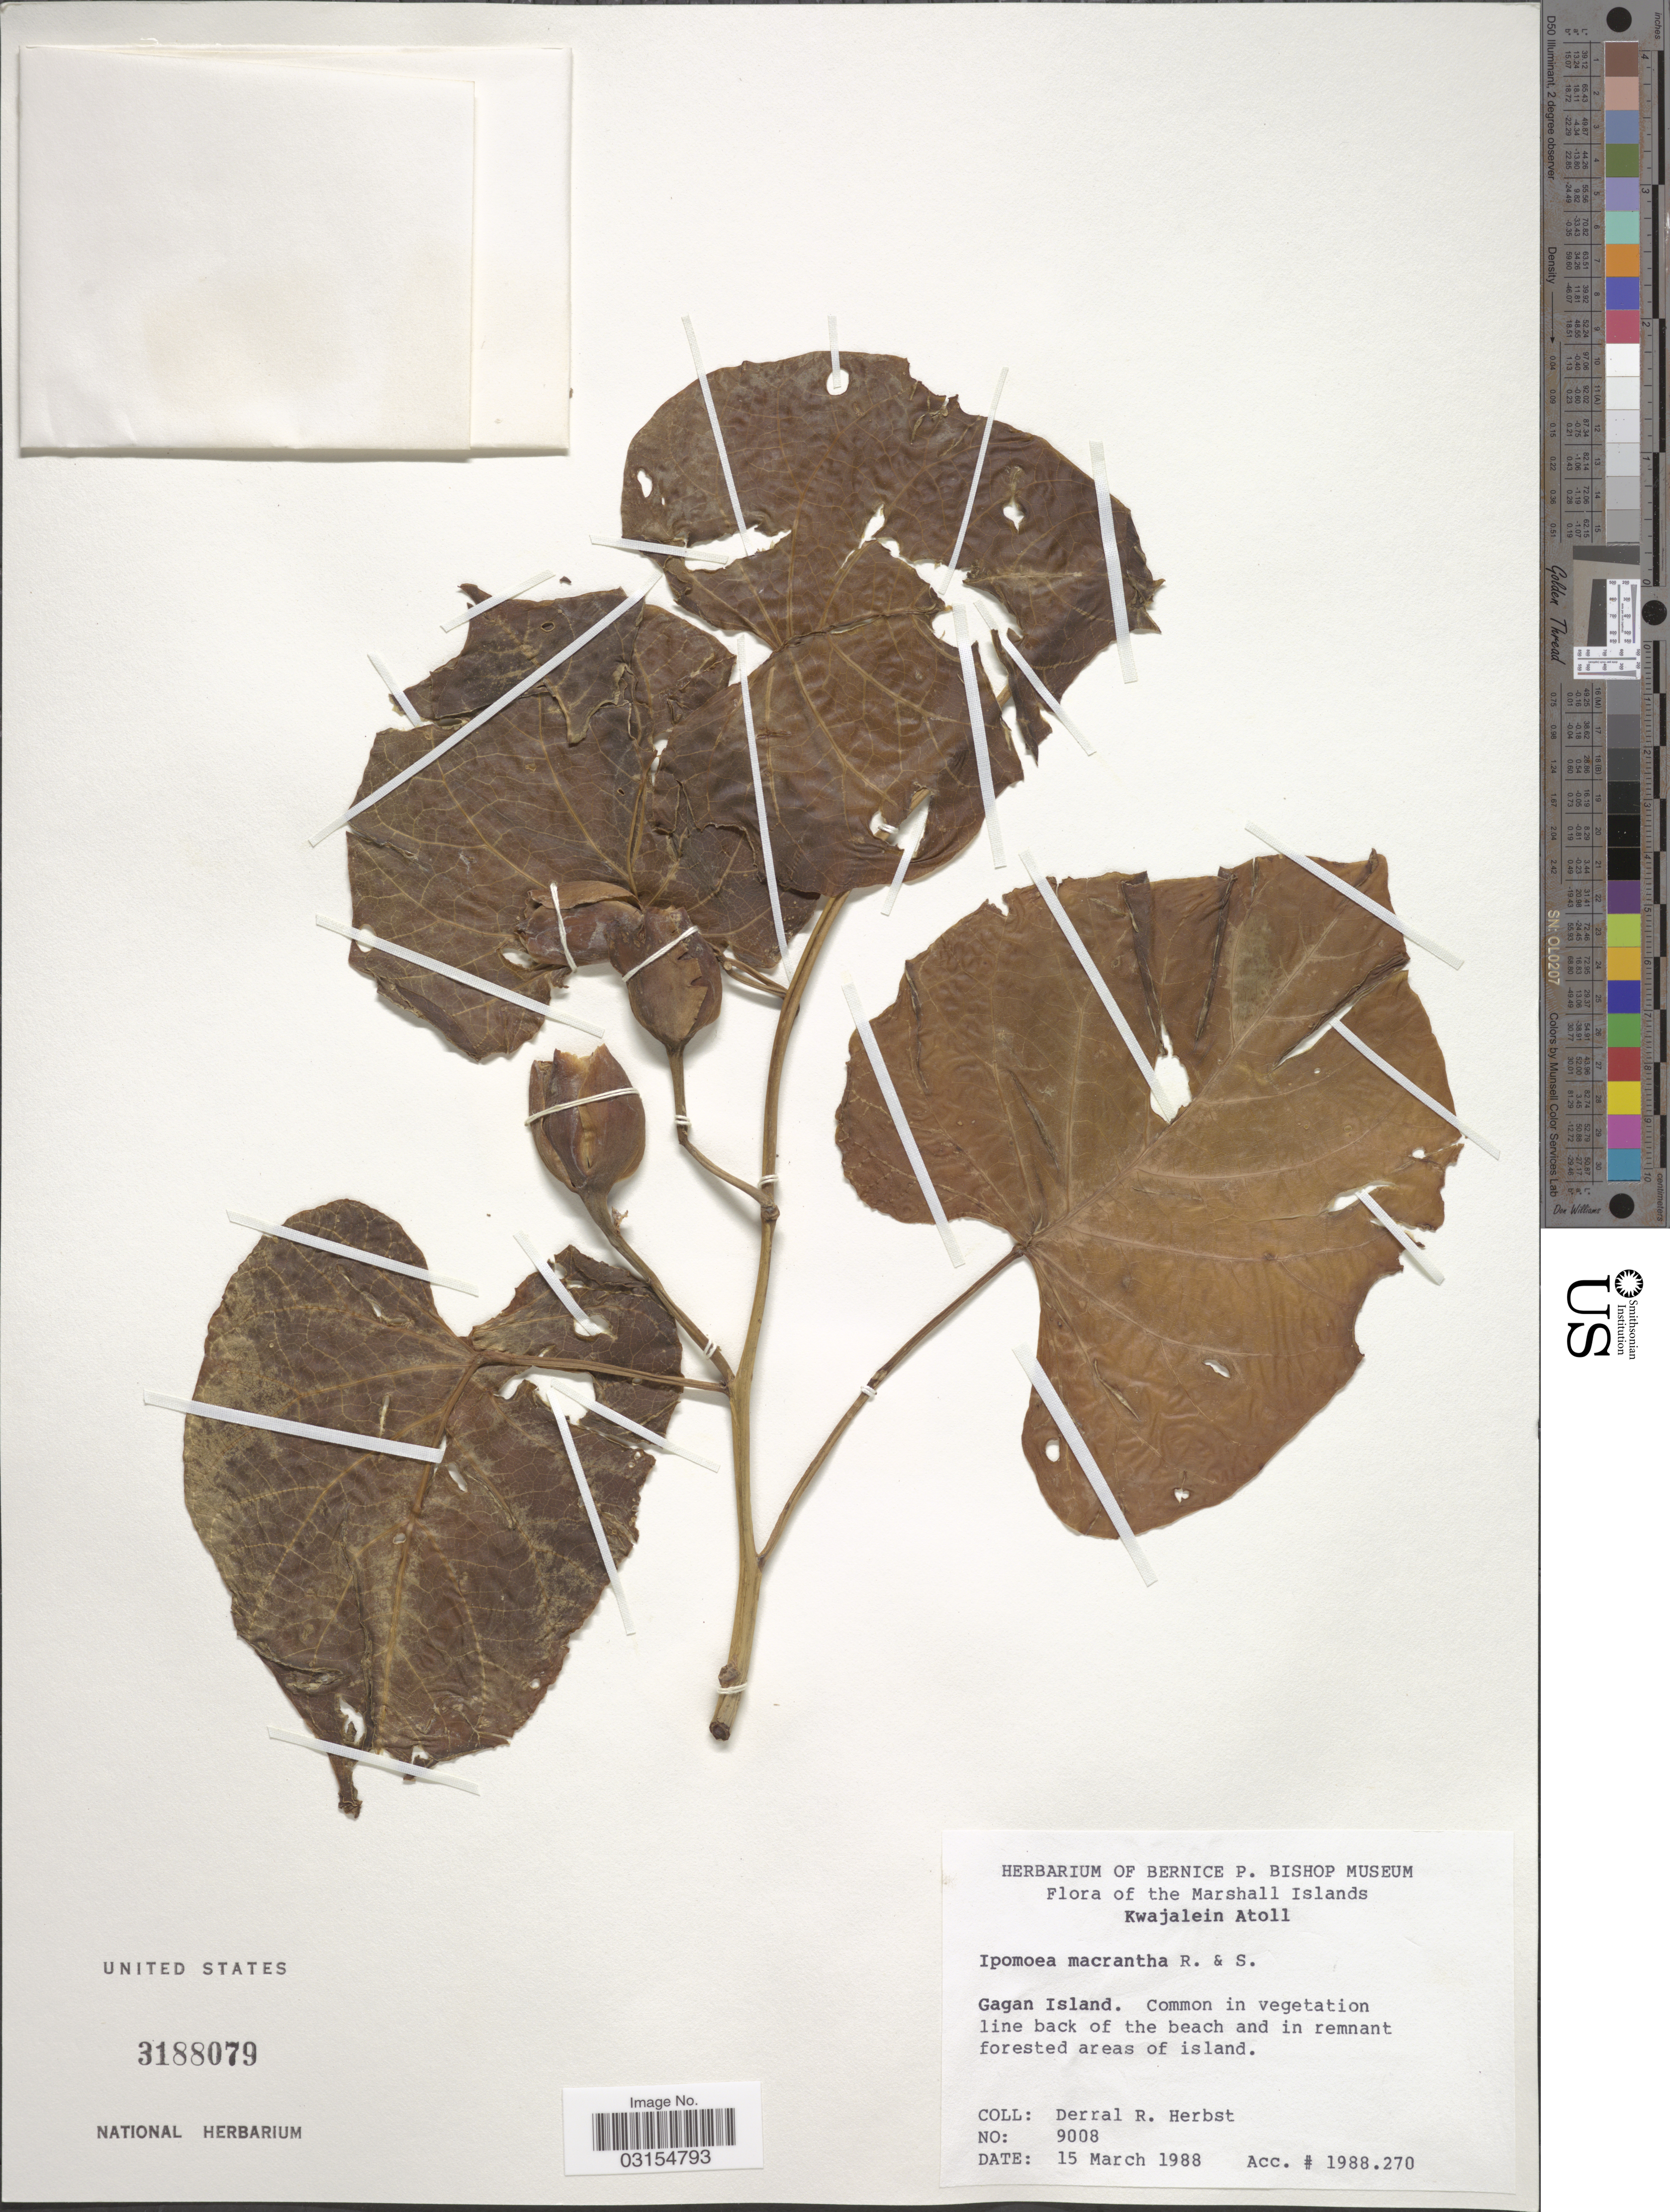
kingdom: Plantae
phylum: Tracheophyta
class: Magnoliopsida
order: Solanales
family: Convolvulaceae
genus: Ipomoea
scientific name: Ipomoea violacea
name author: L.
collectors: D. R. Herbst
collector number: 9008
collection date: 1988-03-15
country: Marshall Islands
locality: Kwajalein Atoll, Gagan Island.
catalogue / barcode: US 3188079